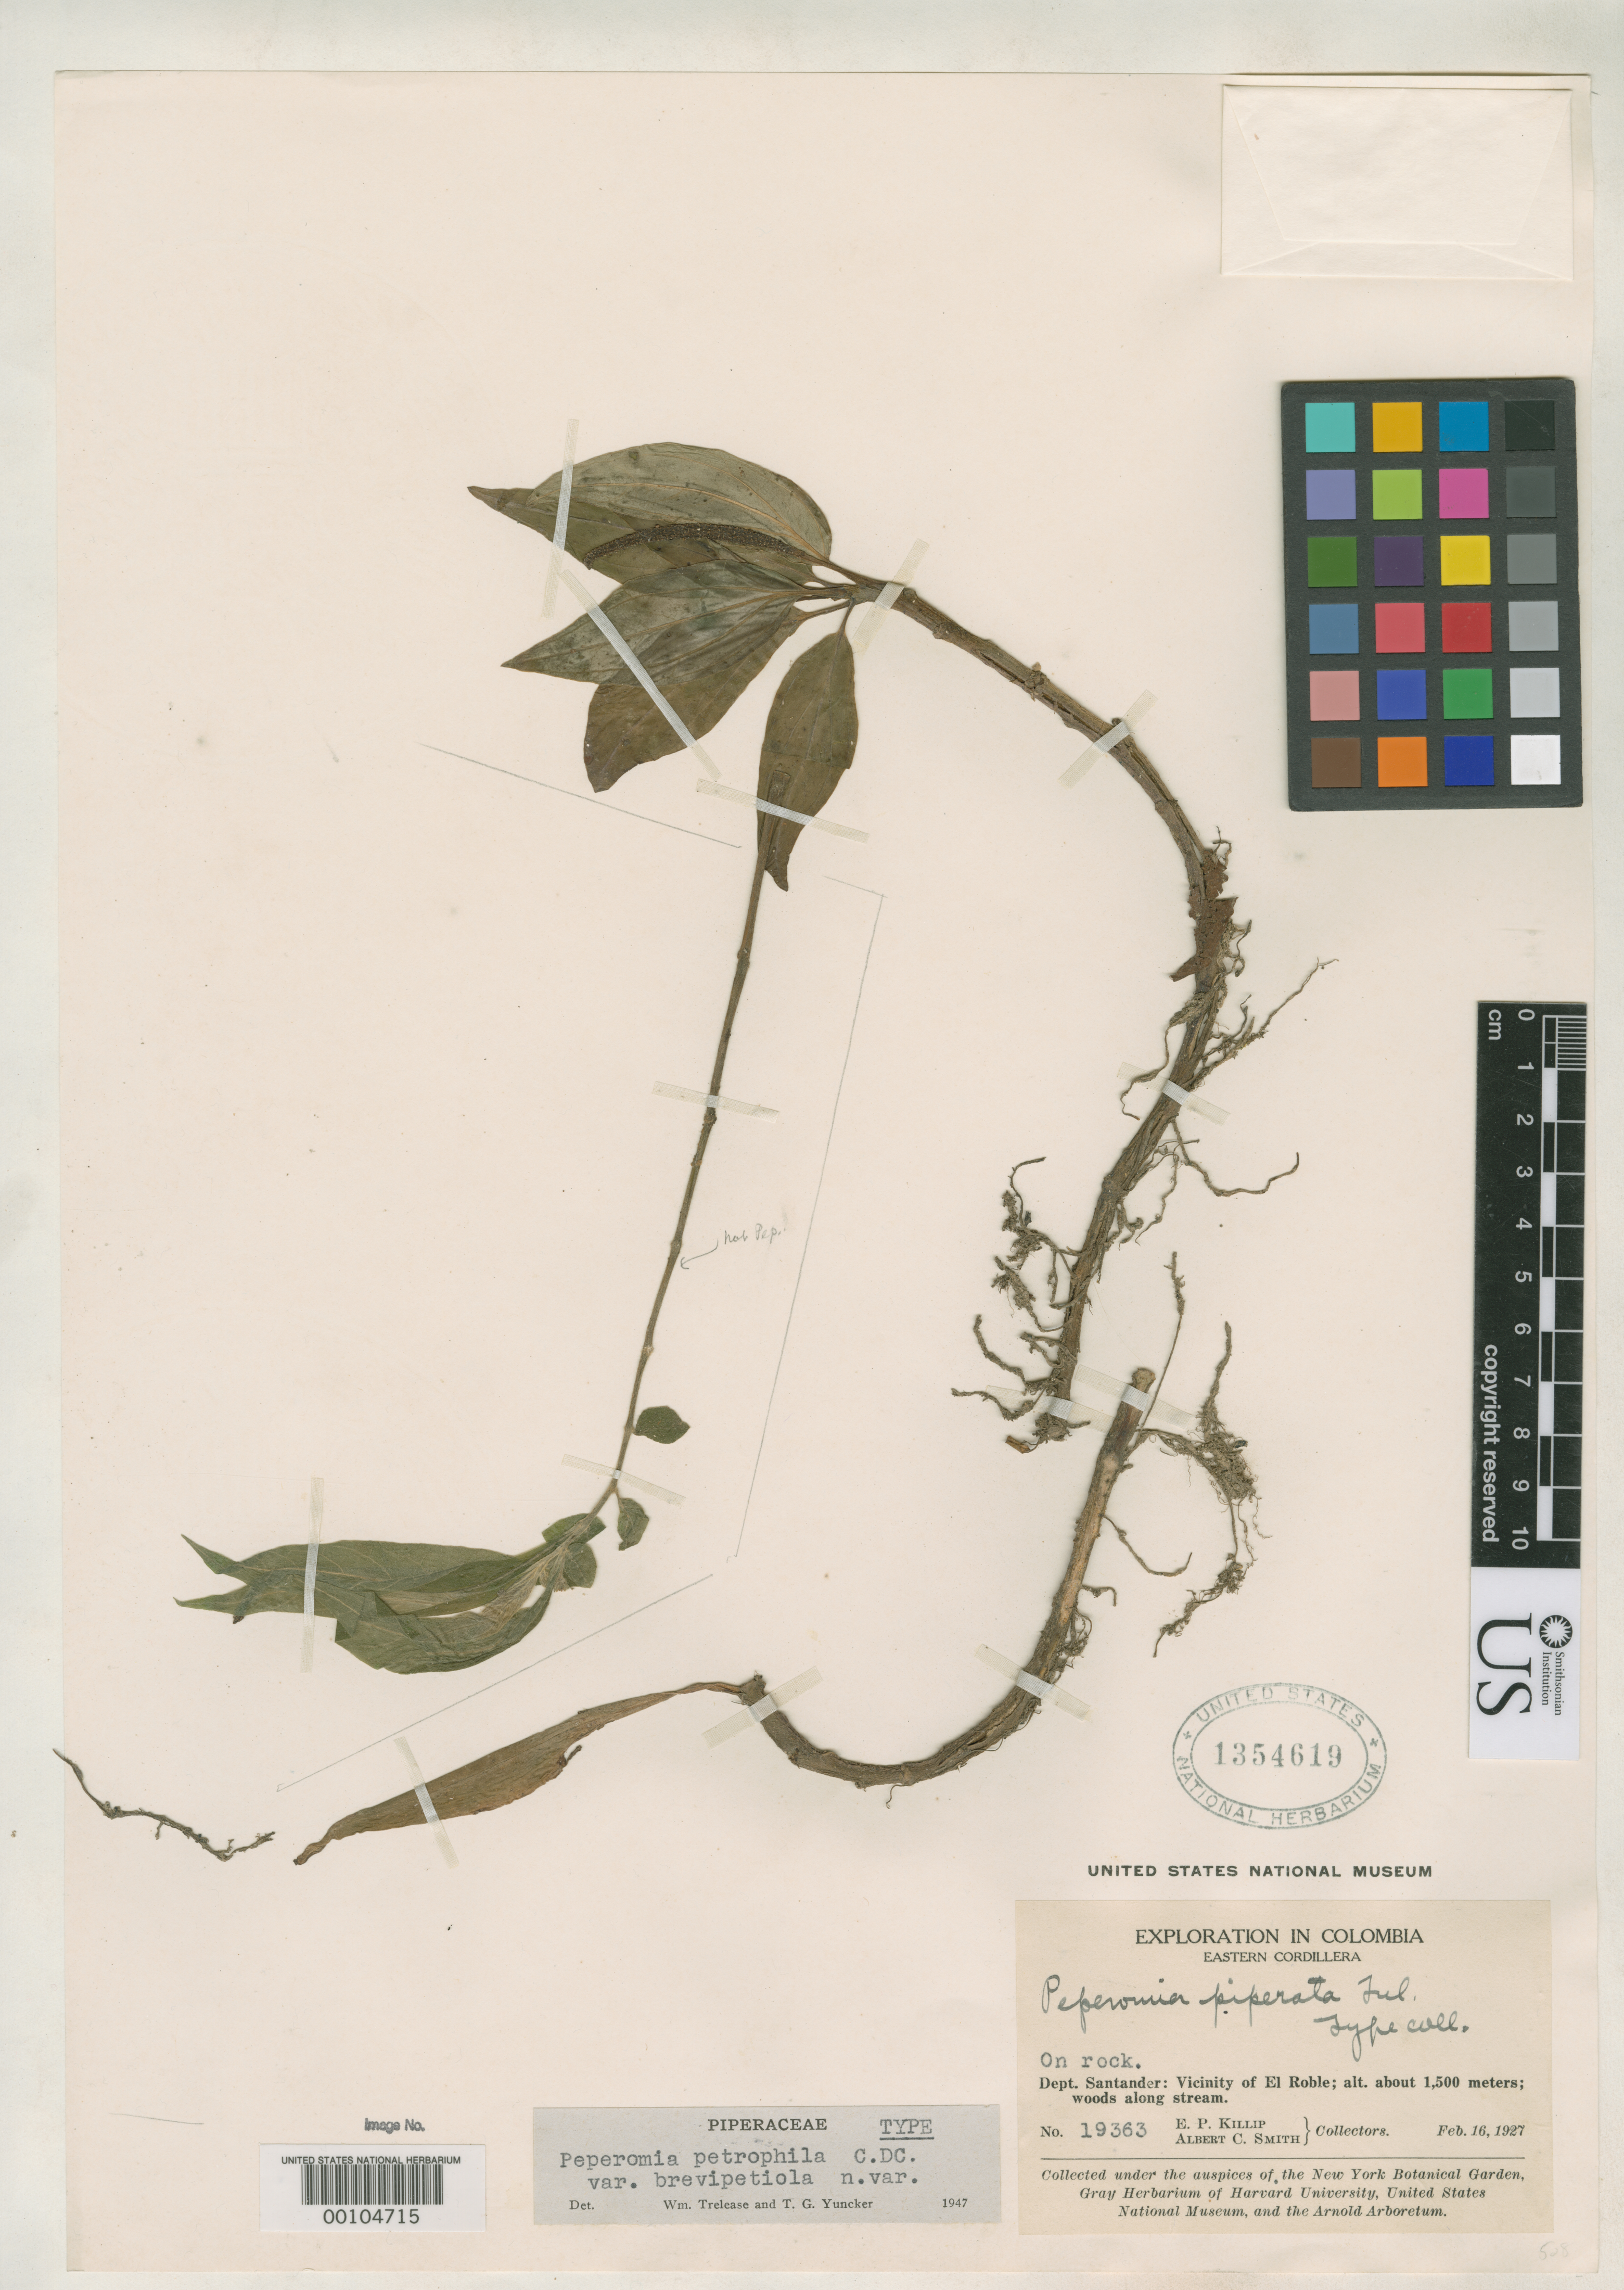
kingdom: Plantae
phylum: Tracheophyta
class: Magnoliopsida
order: Piperales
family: Piperaceae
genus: Peperomia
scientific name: Peperomia petrophila var. brevipetiola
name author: Trel. & Yunck.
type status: Holotype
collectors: E. P. Killip & A. C. Smith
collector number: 19363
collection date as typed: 16 Feb 1927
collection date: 1927-02-16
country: Colombia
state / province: Santander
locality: El Roble.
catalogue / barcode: US 1354619